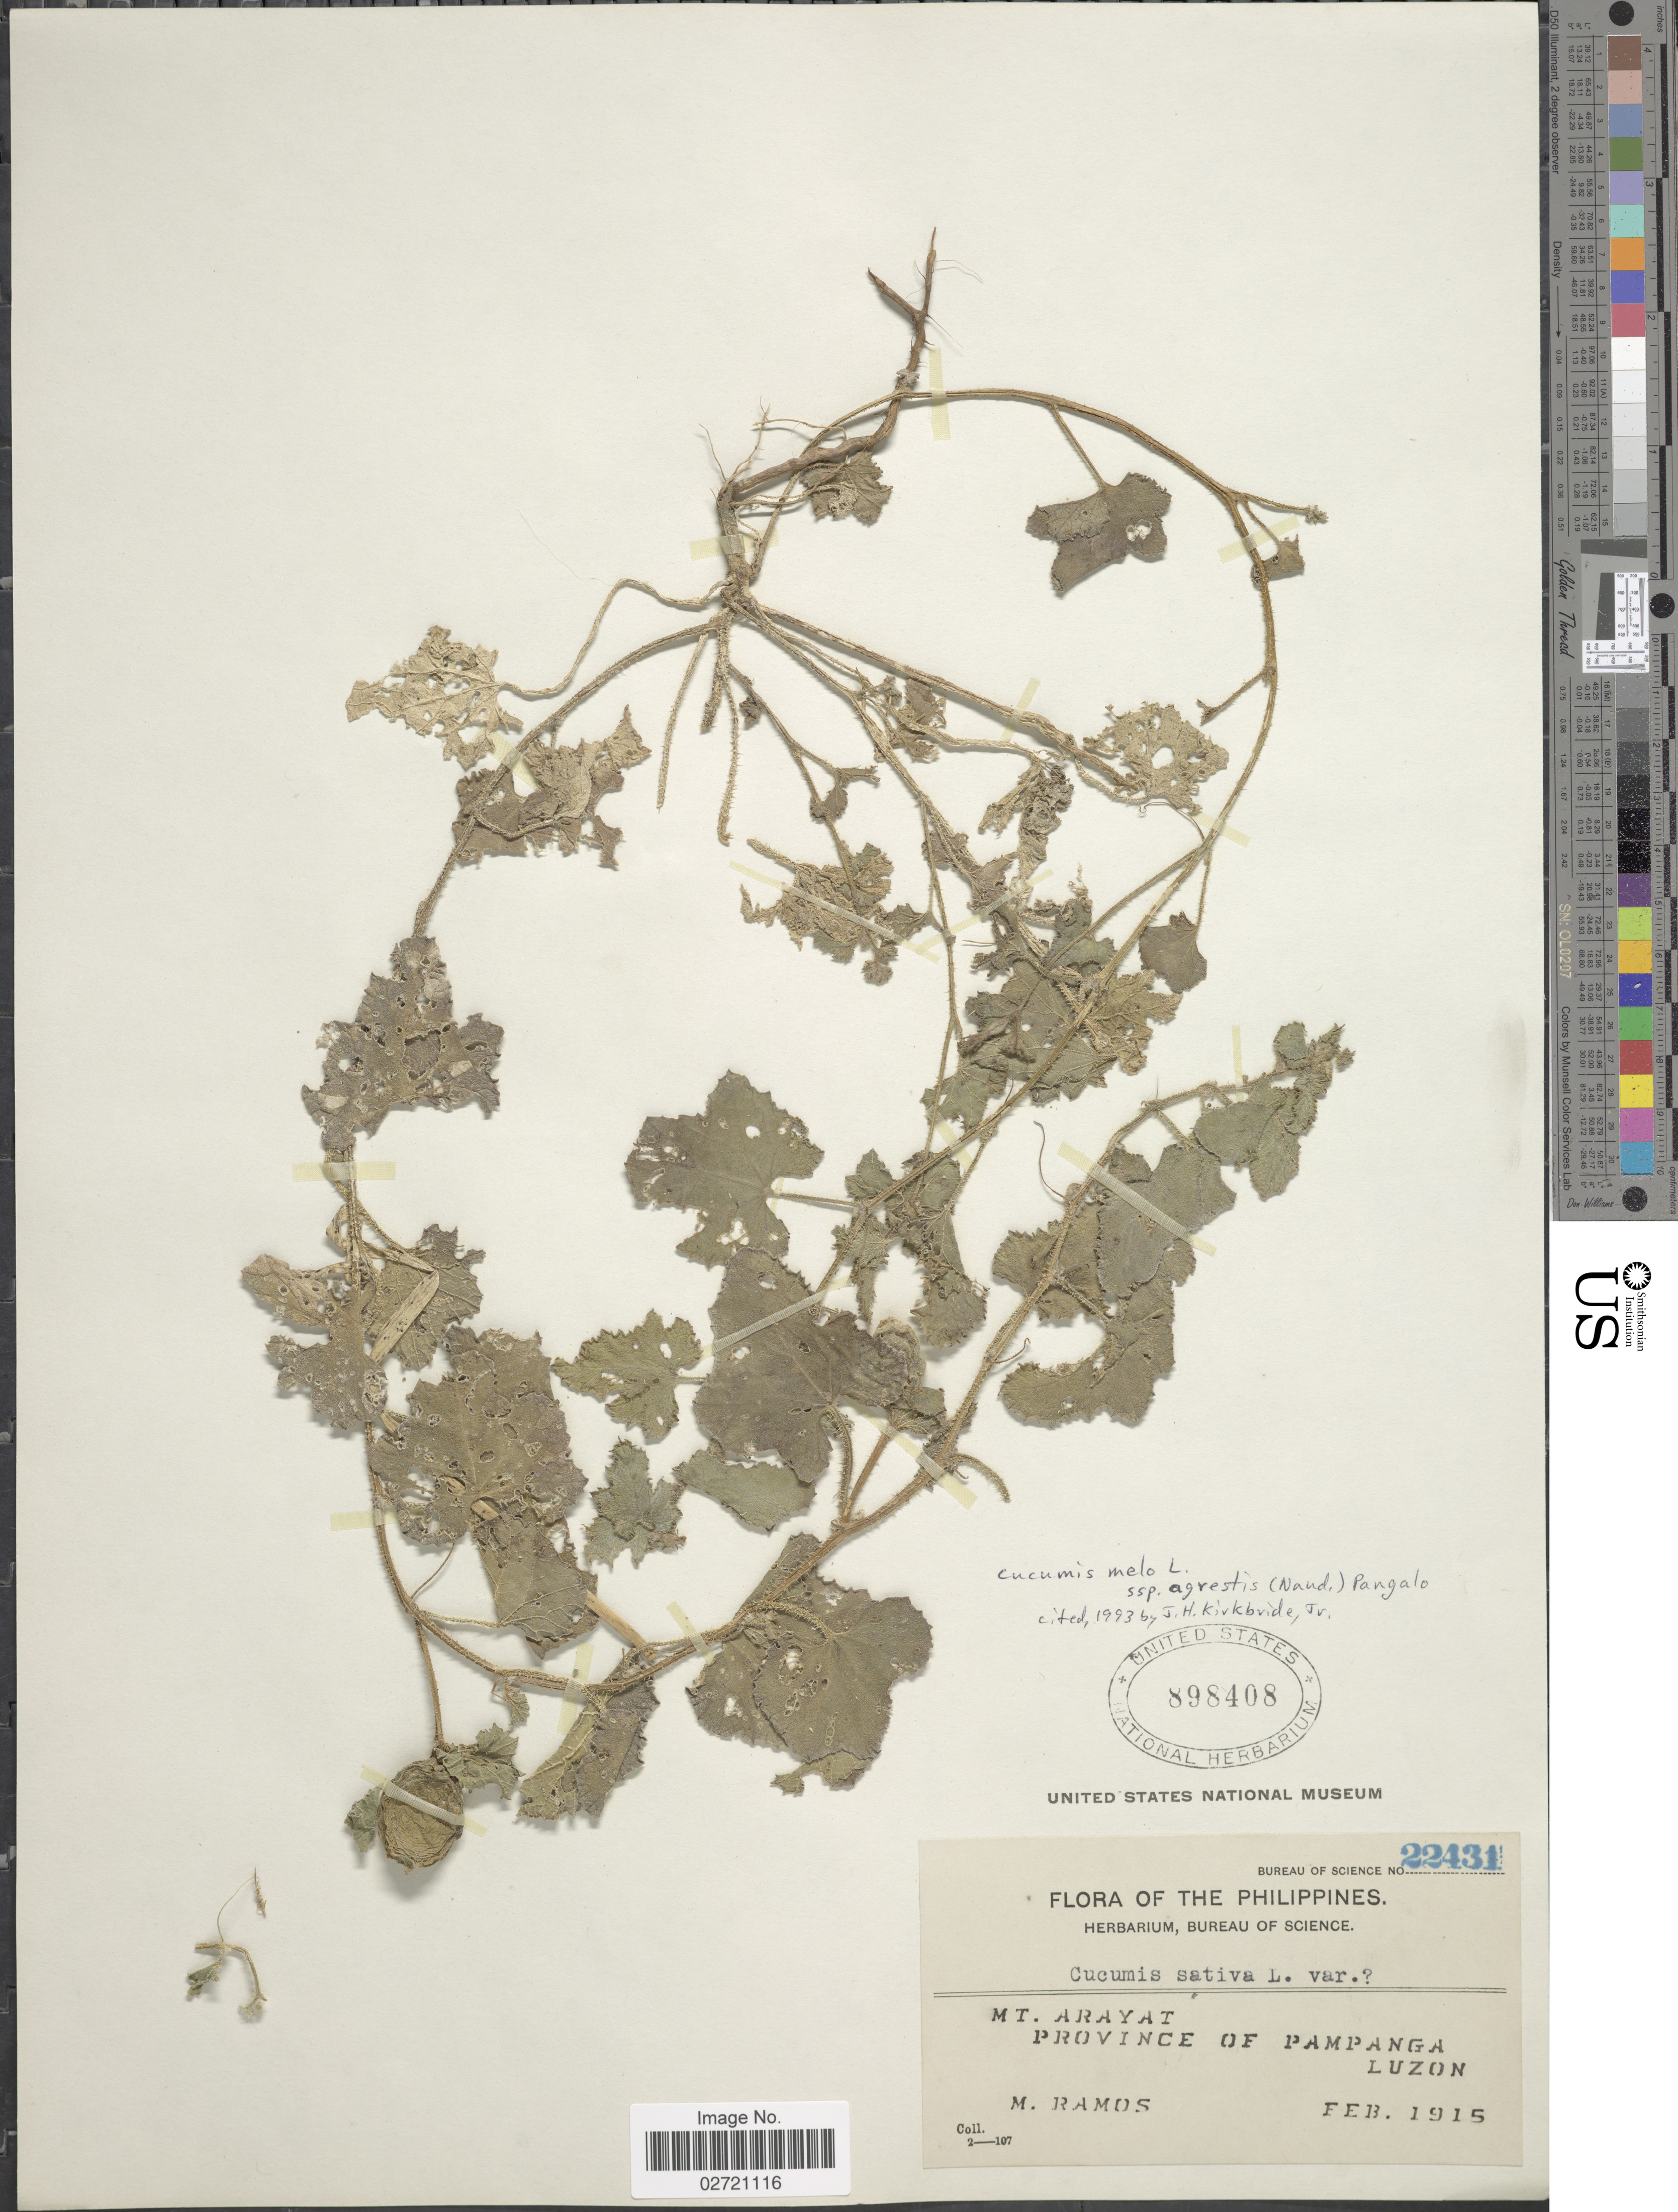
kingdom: Plantae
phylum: Tracheophyta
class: Magnoliopsida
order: Cucurbitales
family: Cucurbitaceae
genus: Cucumis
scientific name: Cucumis melo subsp. agrestis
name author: (Naudin) Pangalo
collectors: M. Ramos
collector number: Bureau of Science 22431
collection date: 1915-02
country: Philippines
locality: Mt. Arayat. Province of Pampanga, Luzon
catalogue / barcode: US 898408